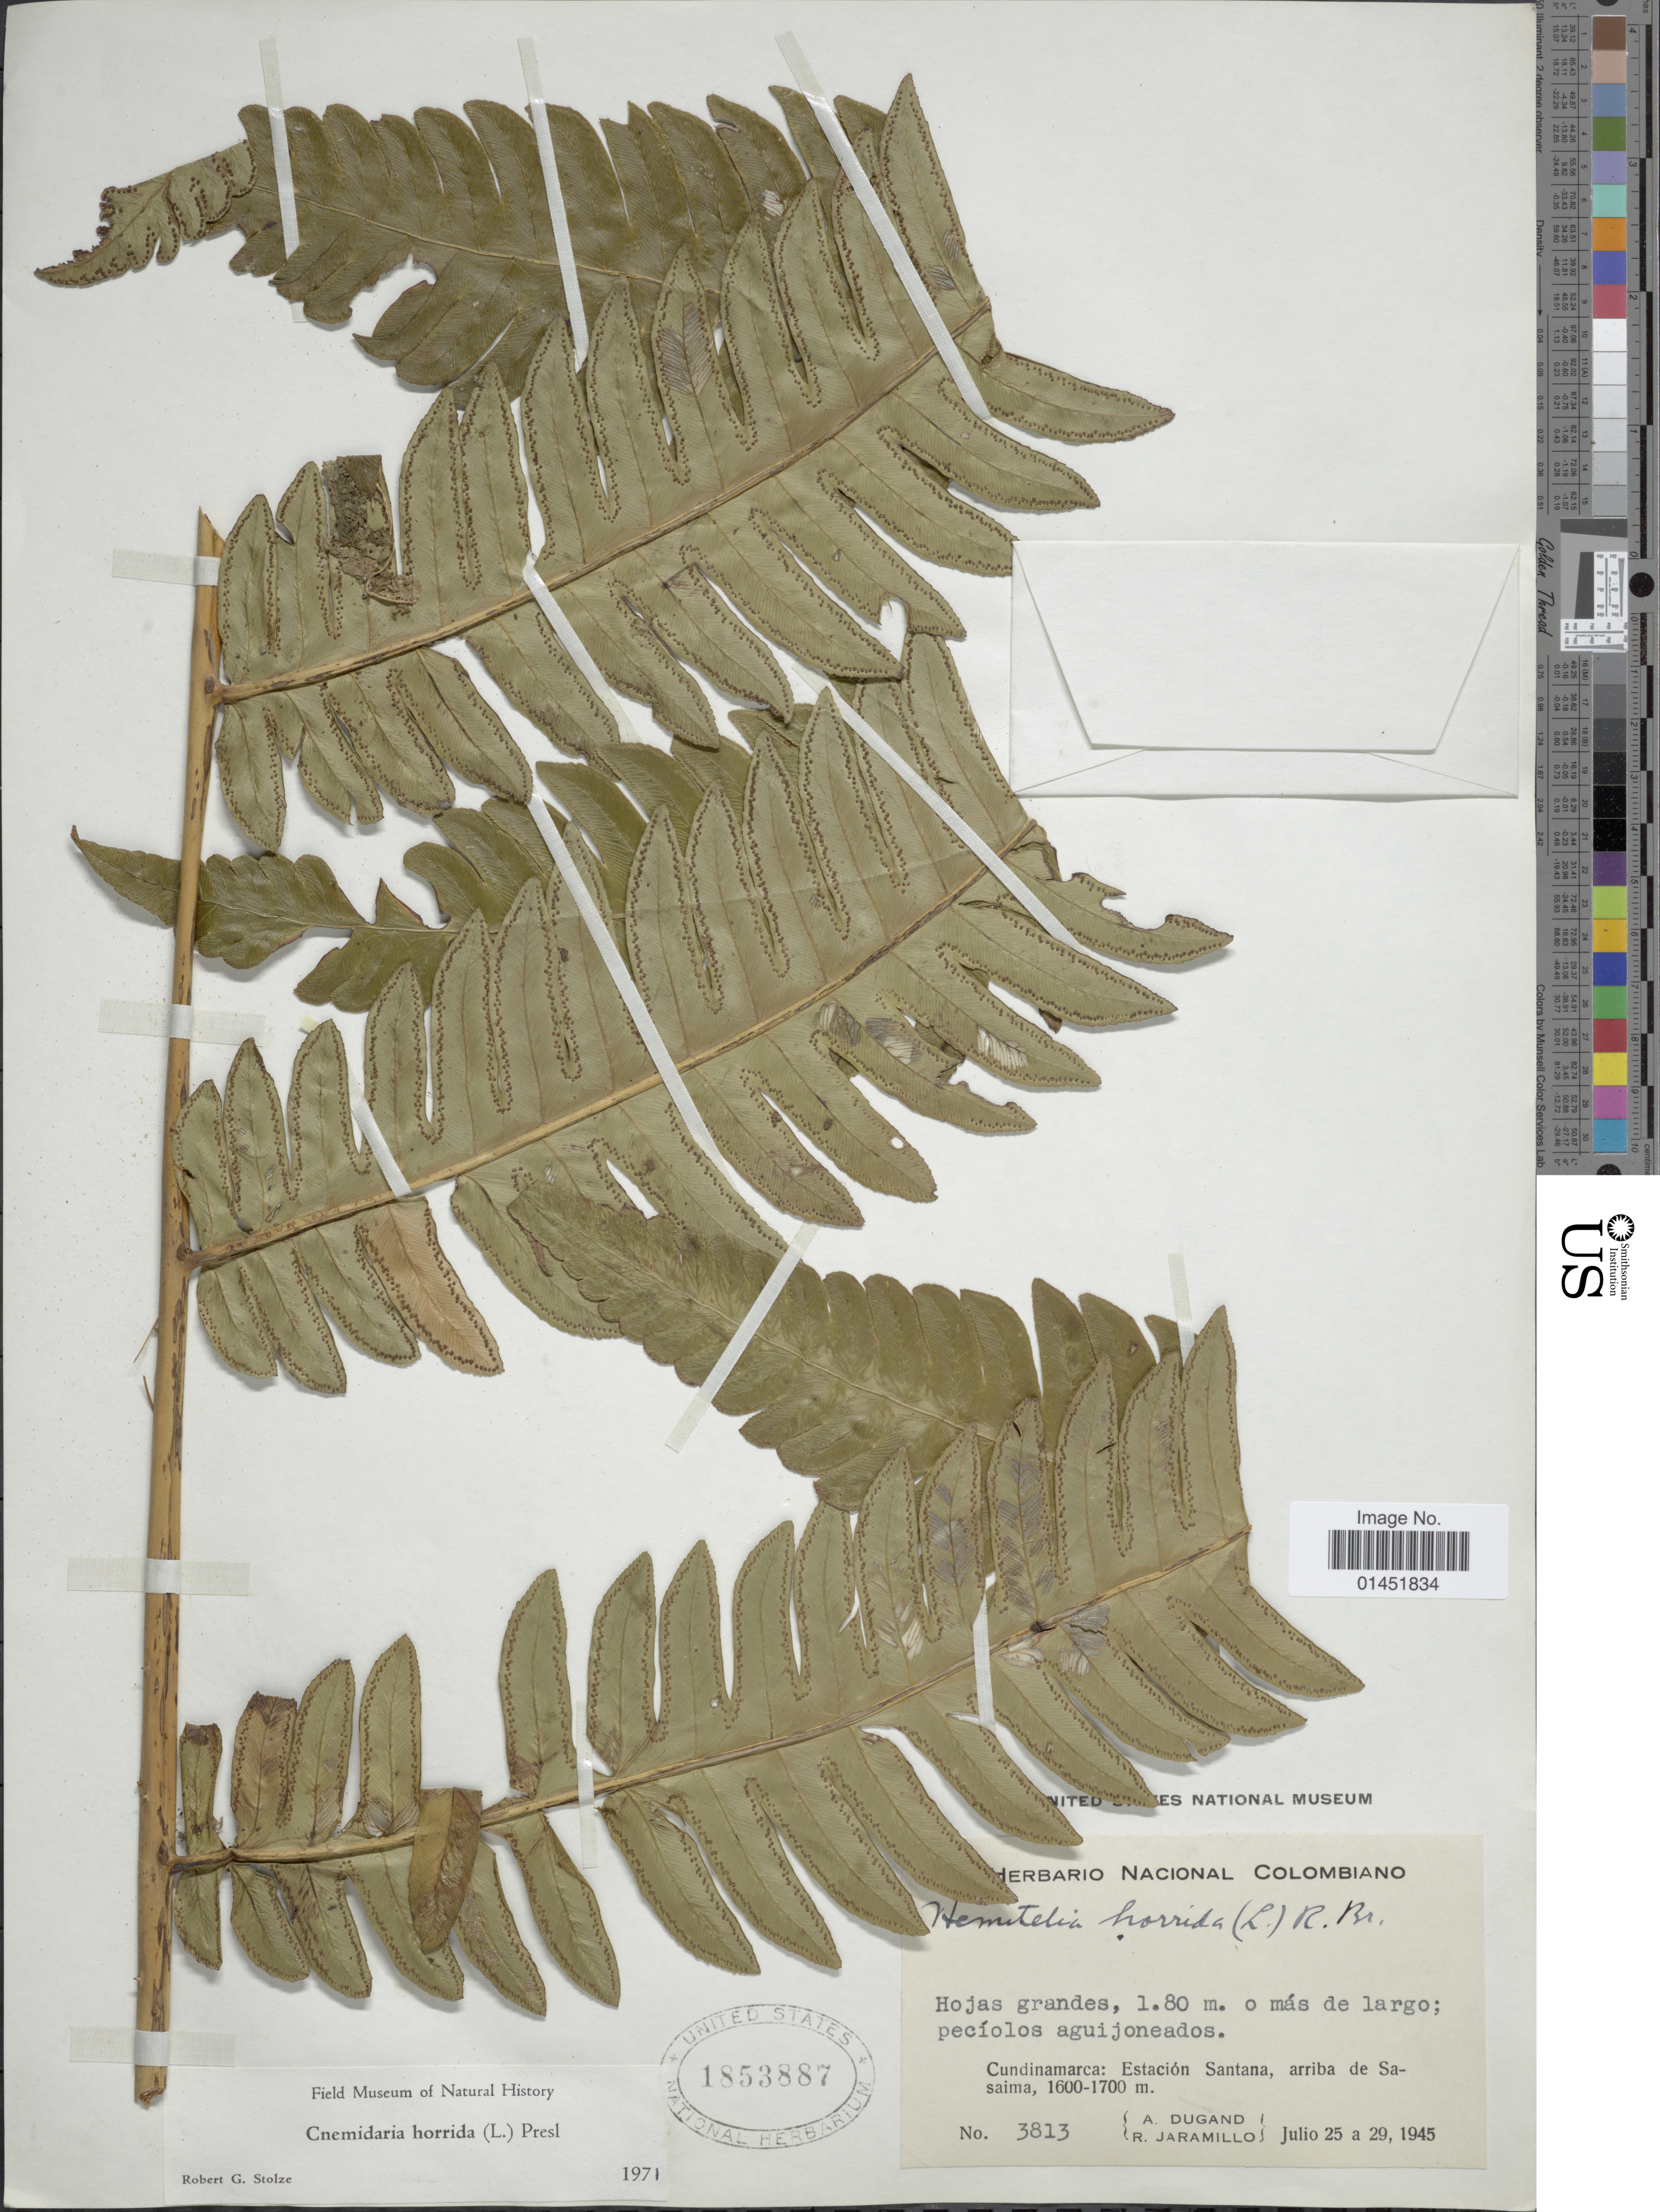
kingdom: Plantae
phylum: Tracheophyta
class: Polypodiopsida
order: Cyatheales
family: Cyatheaceae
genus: Cyathea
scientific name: Cyathea horrida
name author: (L.) Sm.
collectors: A. Dugand & R. Jaramillo M.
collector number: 3813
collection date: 1945-07-25/1945-07-29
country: Colombia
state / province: Cundinamarca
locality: Estación Santana, arriba de Sasaima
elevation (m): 1600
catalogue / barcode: US 1853887